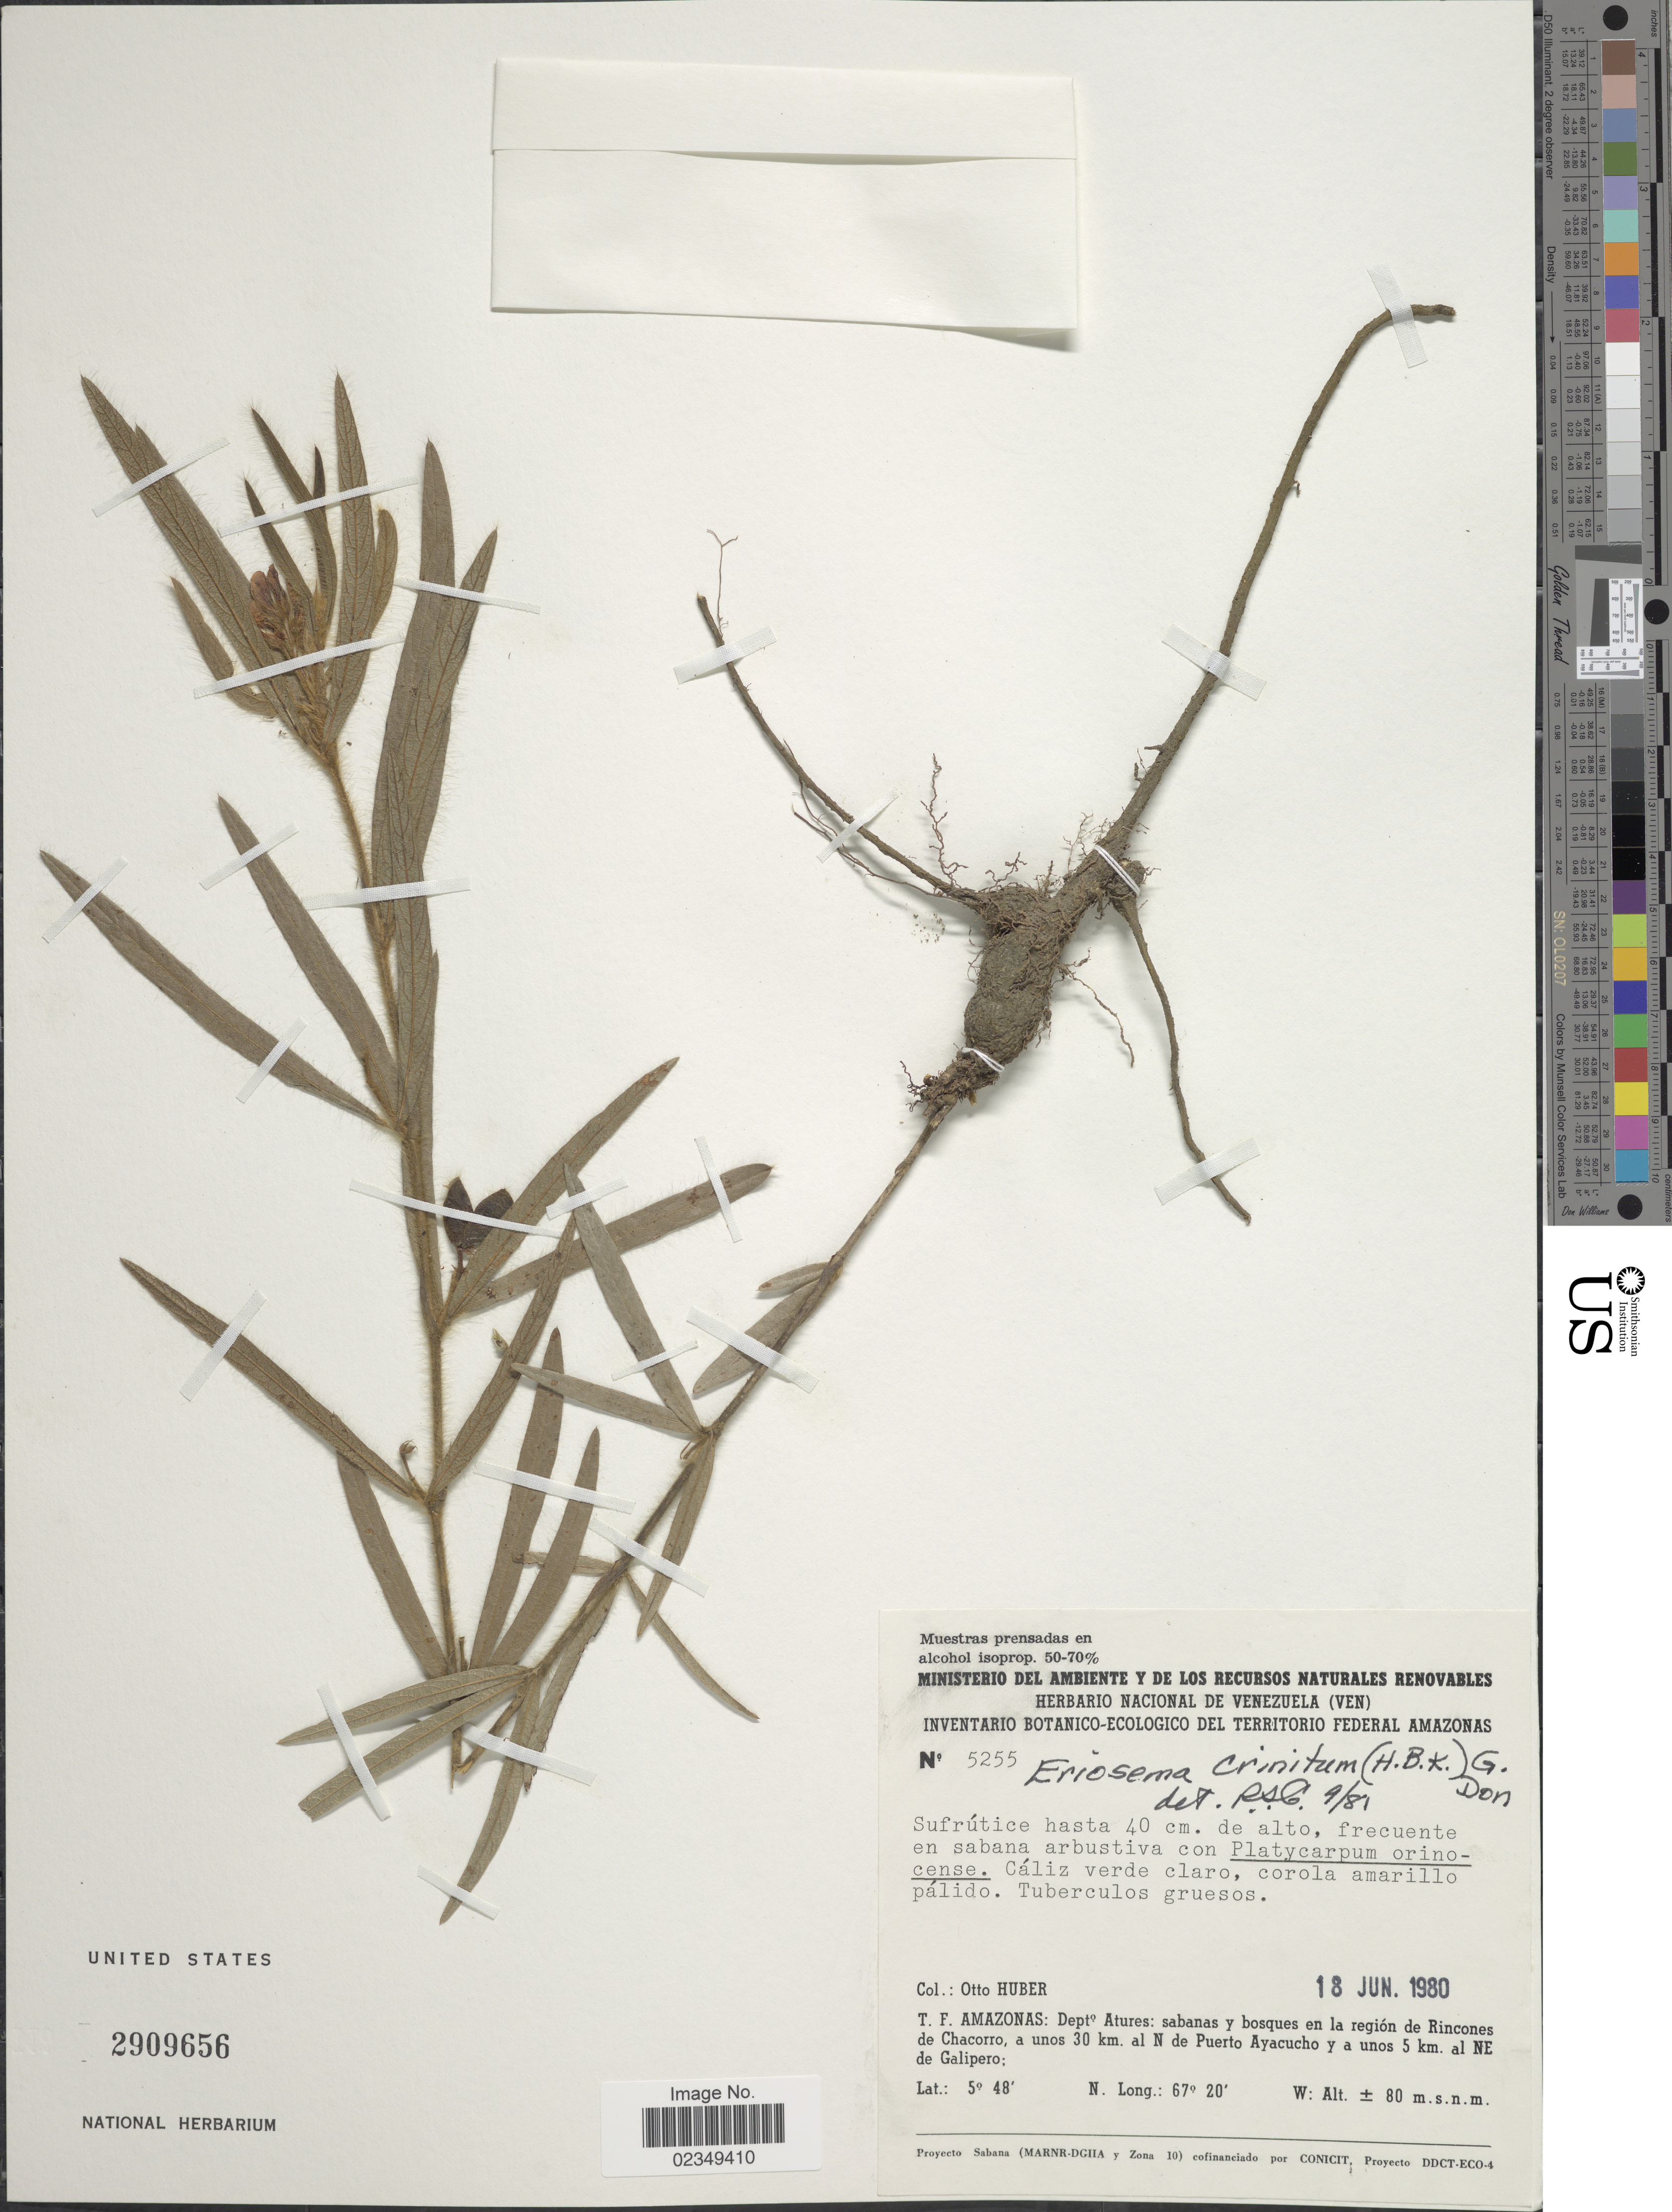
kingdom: Plantae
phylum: Tracheophyta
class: Magnoliopsida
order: Fabales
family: Fabaceae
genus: Eriosema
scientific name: Eriosema crinitum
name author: (Kunth) G. Don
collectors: O. Huber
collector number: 5255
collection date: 1980-06-18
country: Venezuela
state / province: Amazonas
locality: Depto Atures: la región de Rincones de Chacorro, a unos 30 km. al N de Puerto Ayacucho y a unos 5 km. al NE de Galipero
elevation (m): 80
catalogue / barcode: US 2909656